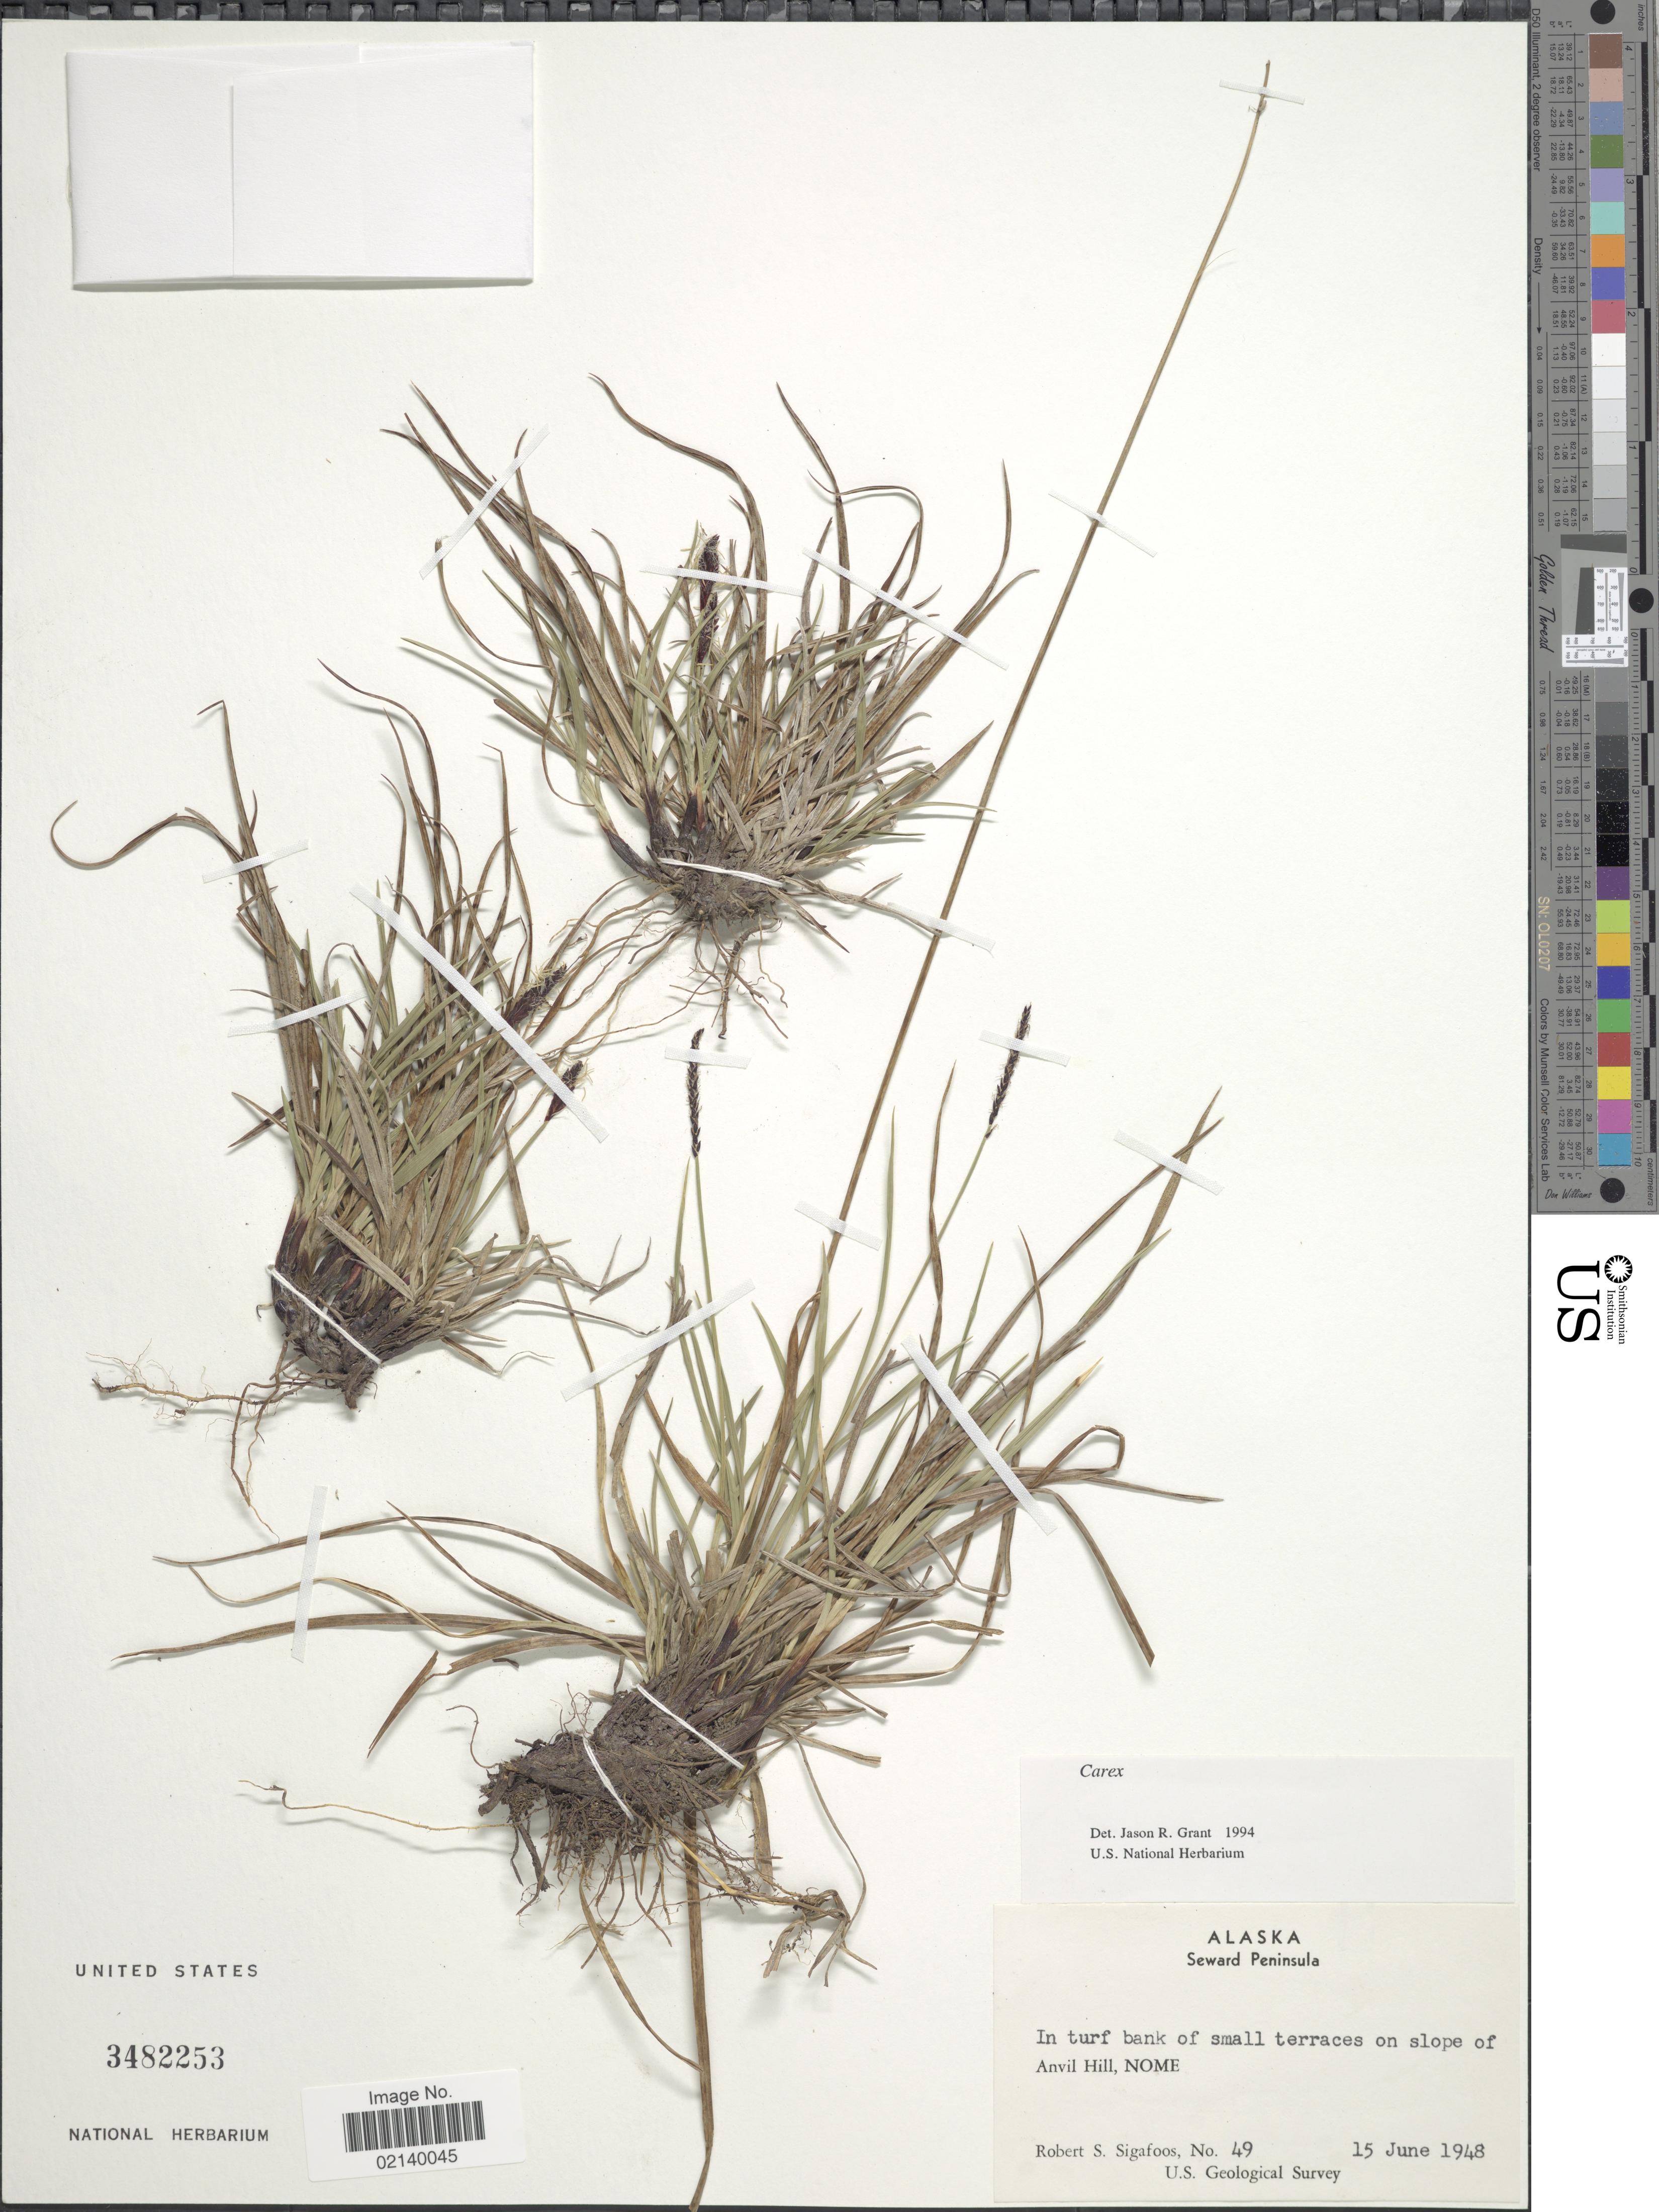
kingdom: Plantae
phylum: Tracheophyta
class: Liliopsida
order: Poales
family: Cyperaceae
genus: Carex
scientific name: Carex sp.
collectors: R. Sigafoos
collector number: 49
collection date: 1948-06-15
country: United States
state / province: Alaska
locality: Seward Peninsula, in turf bank of small terraces on slope of Anvil Hill, Nome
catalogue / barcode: US 3482253